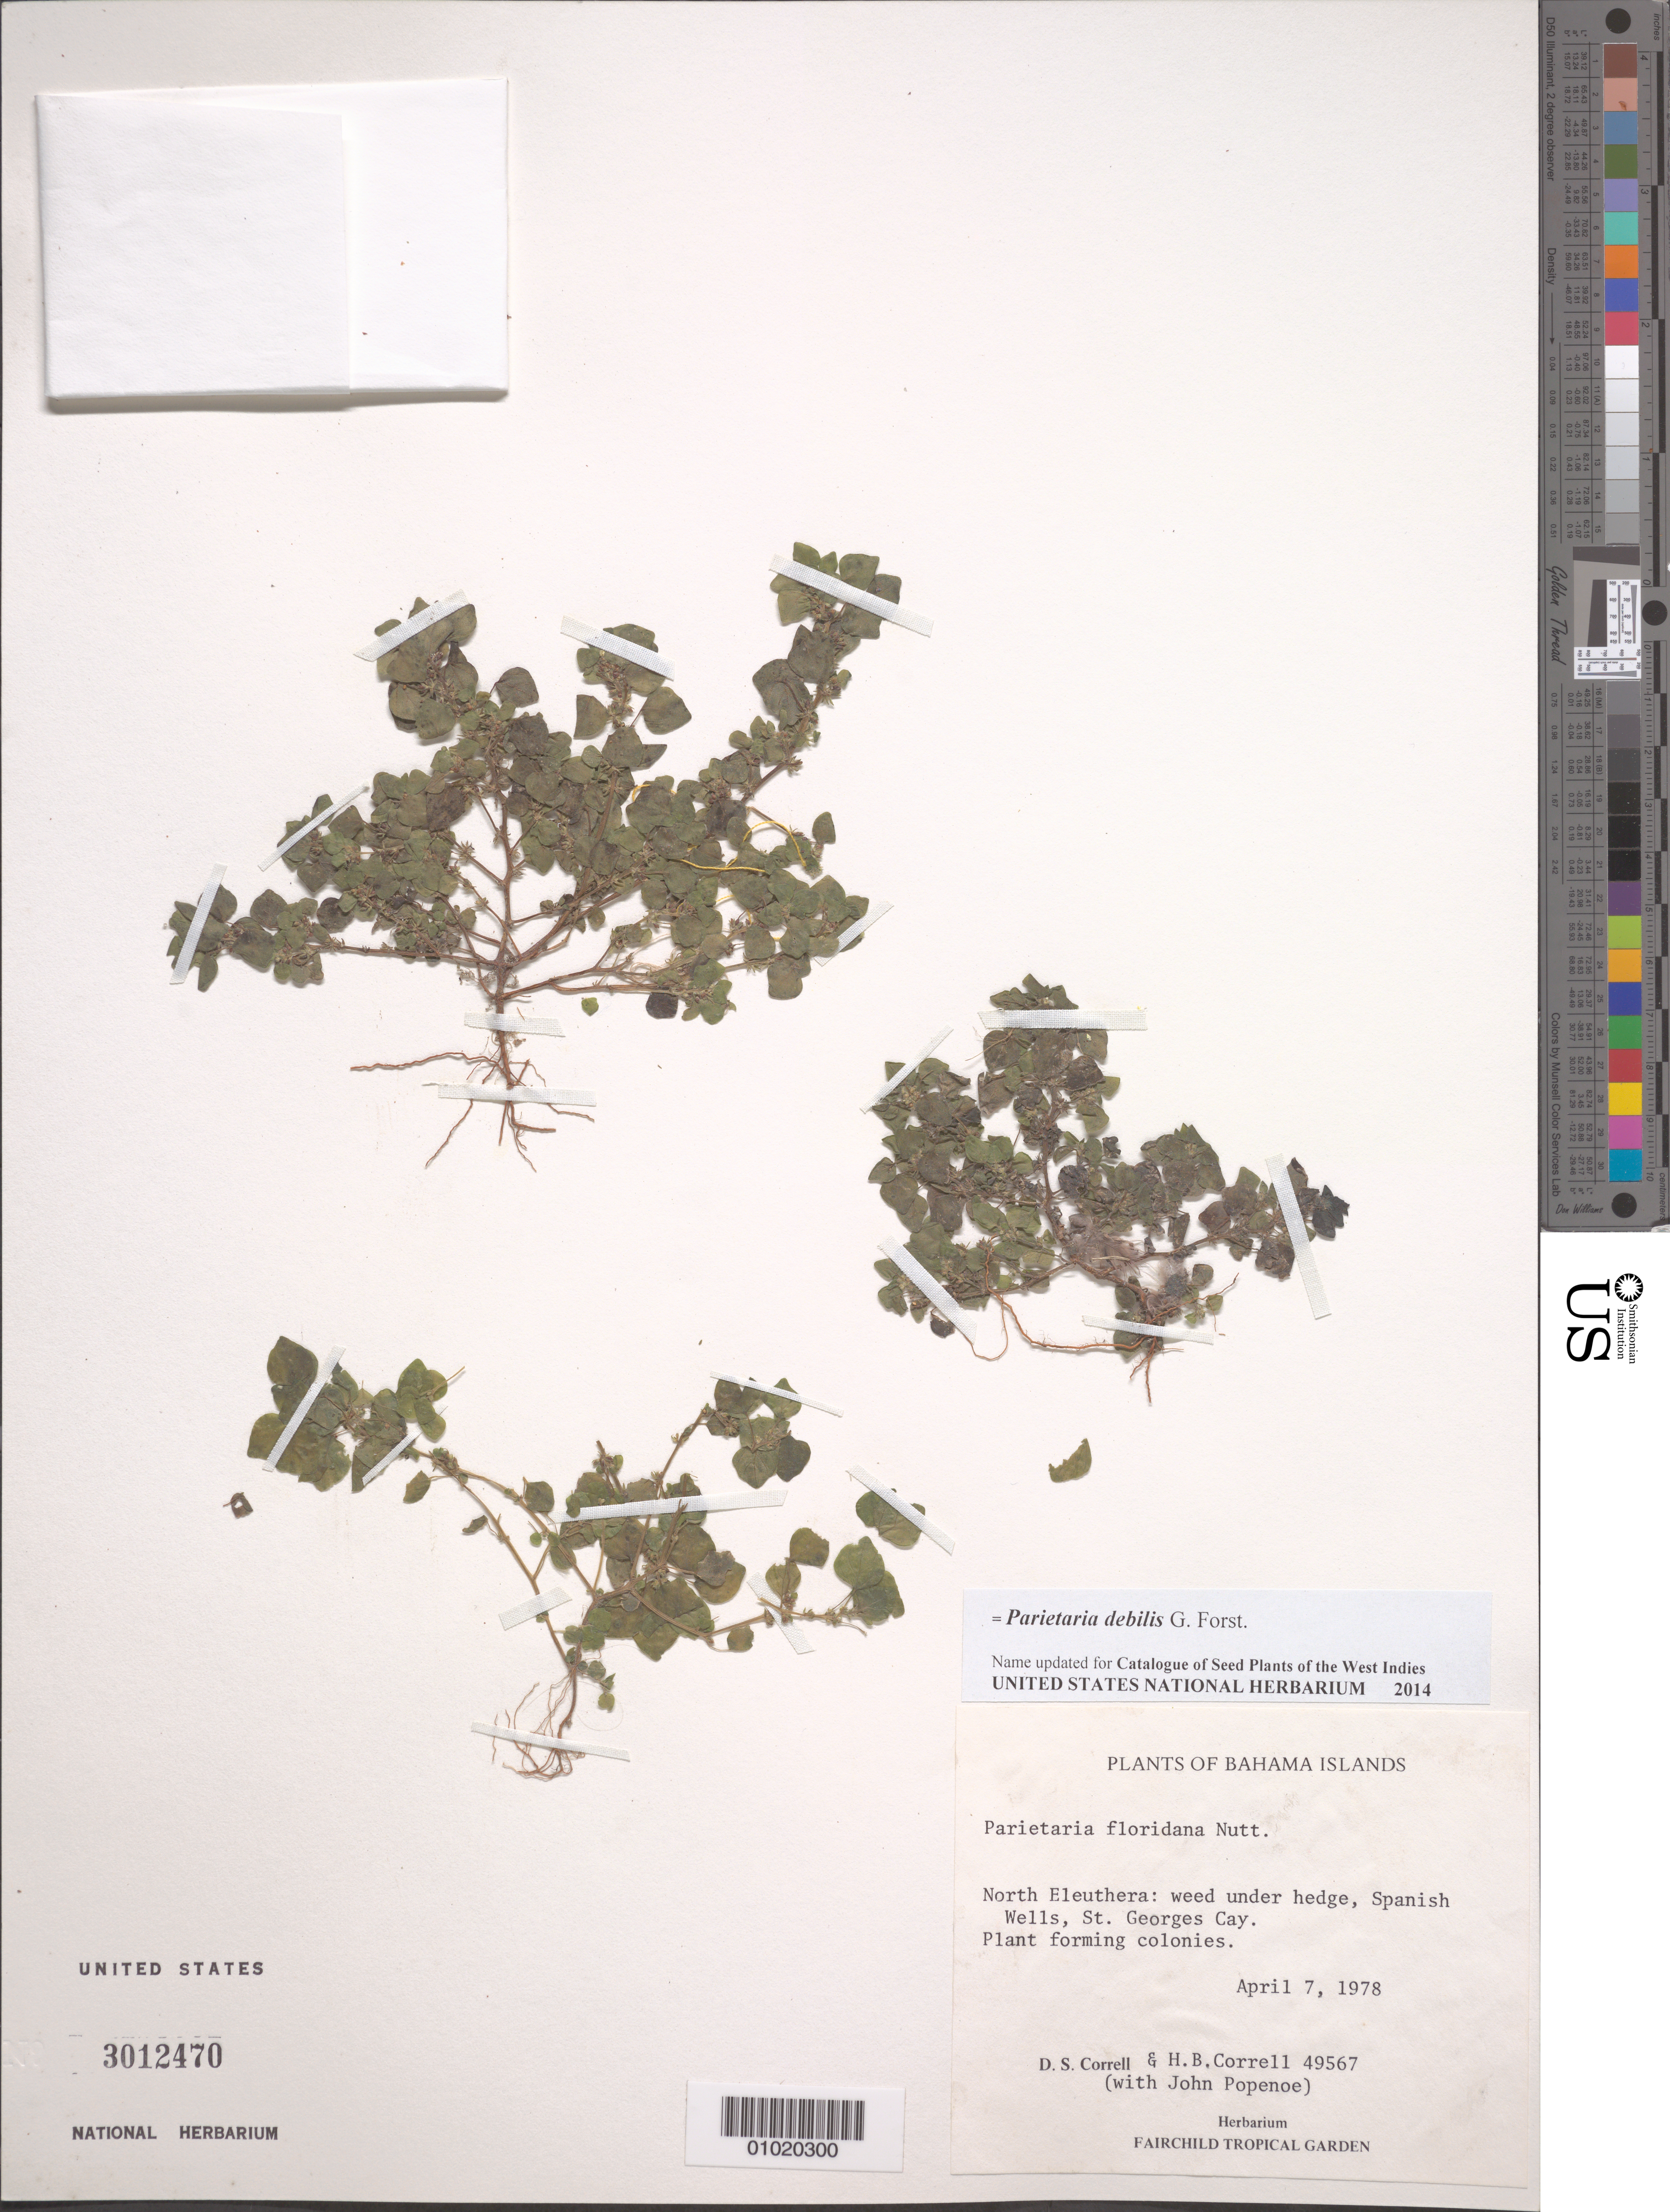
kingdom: Plantae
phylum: Tracheophyta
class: Magnoliopsida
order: Rosales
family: Urticaceae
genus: Parietaria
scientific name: Parietaria debilis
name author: G. Forst.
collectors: D. S. Correll & H. Correll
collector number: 49567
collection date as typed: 07 Apr 1978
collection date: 1978-04-07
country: Bahamas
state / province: North Eleuthera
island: Eleuthera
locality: North Eleuthera: weed under hedge, Spanish Wells, St. Georges Cay.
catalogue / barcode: US 3012470